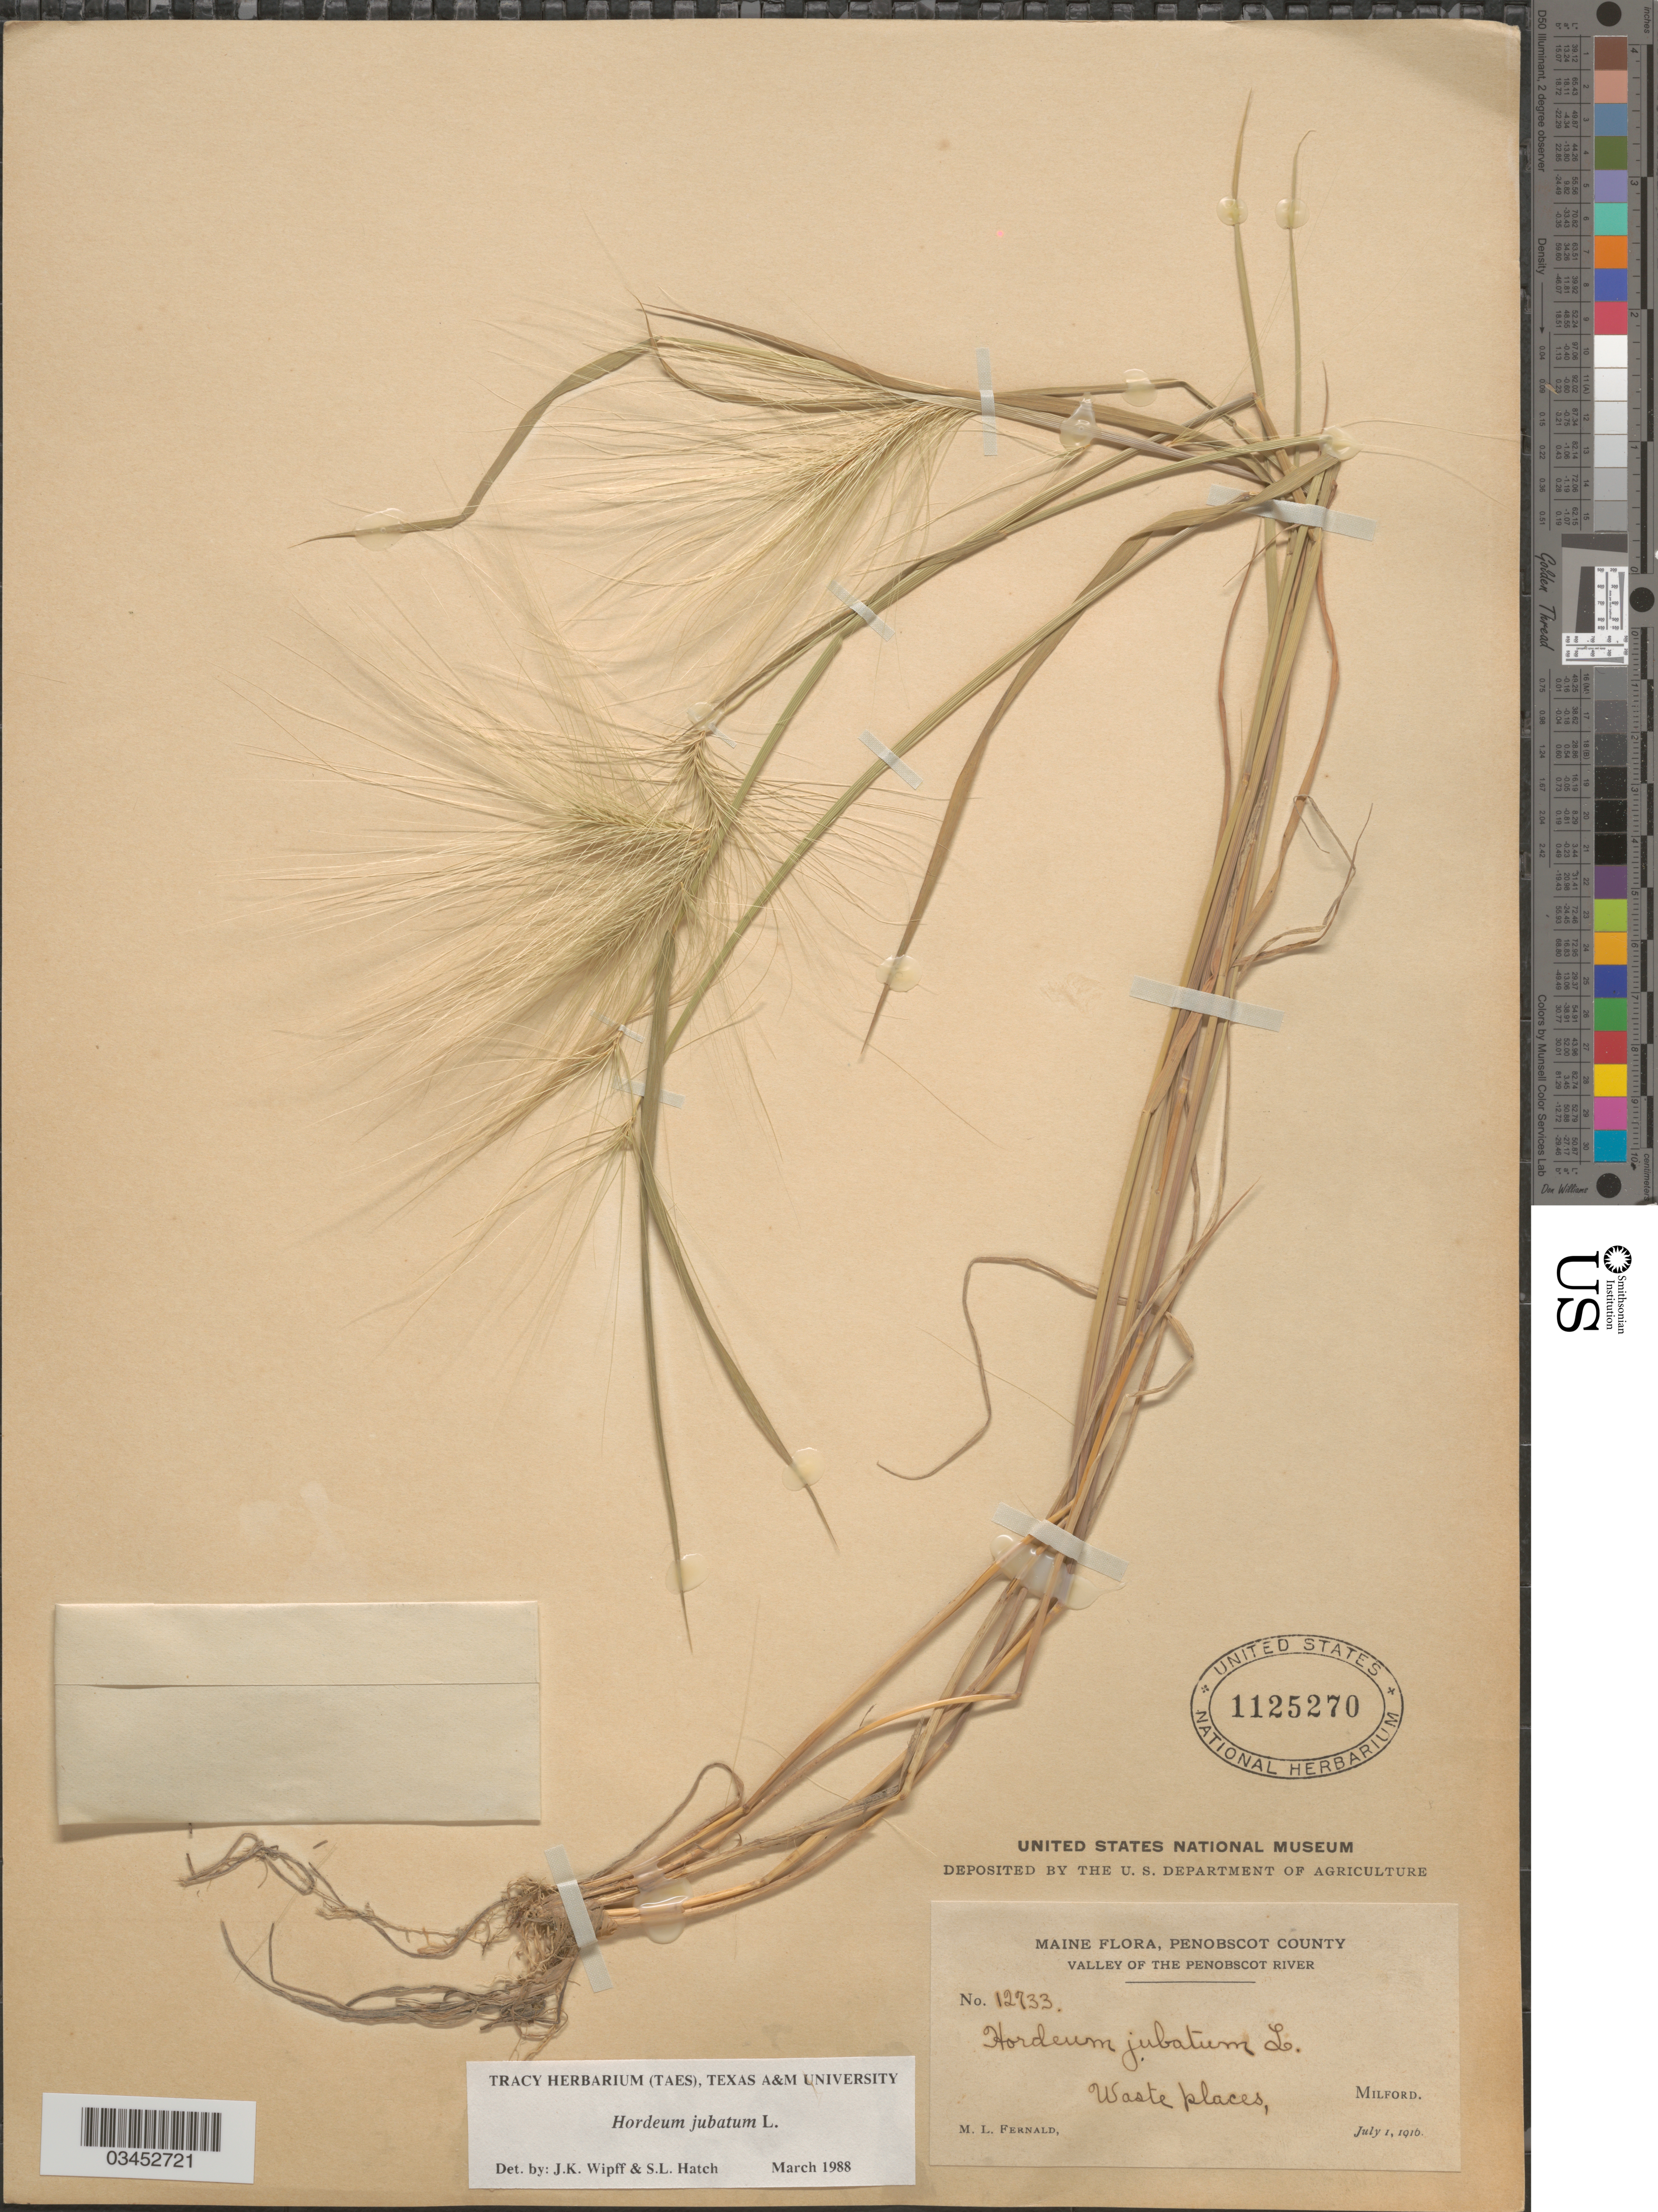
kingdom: Plantae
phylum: Tracheophyta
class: Liliopsida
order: Poales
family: Poaceae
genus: Hordeum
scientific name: Hordeum jubatum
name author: L.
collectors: M. L. Fernald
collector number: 12733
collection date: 1916-07-01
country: United States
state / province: Maine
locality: Penobscot County. Valley of the Penobscot River. Waste places, Milford.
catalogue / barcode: US 1125270